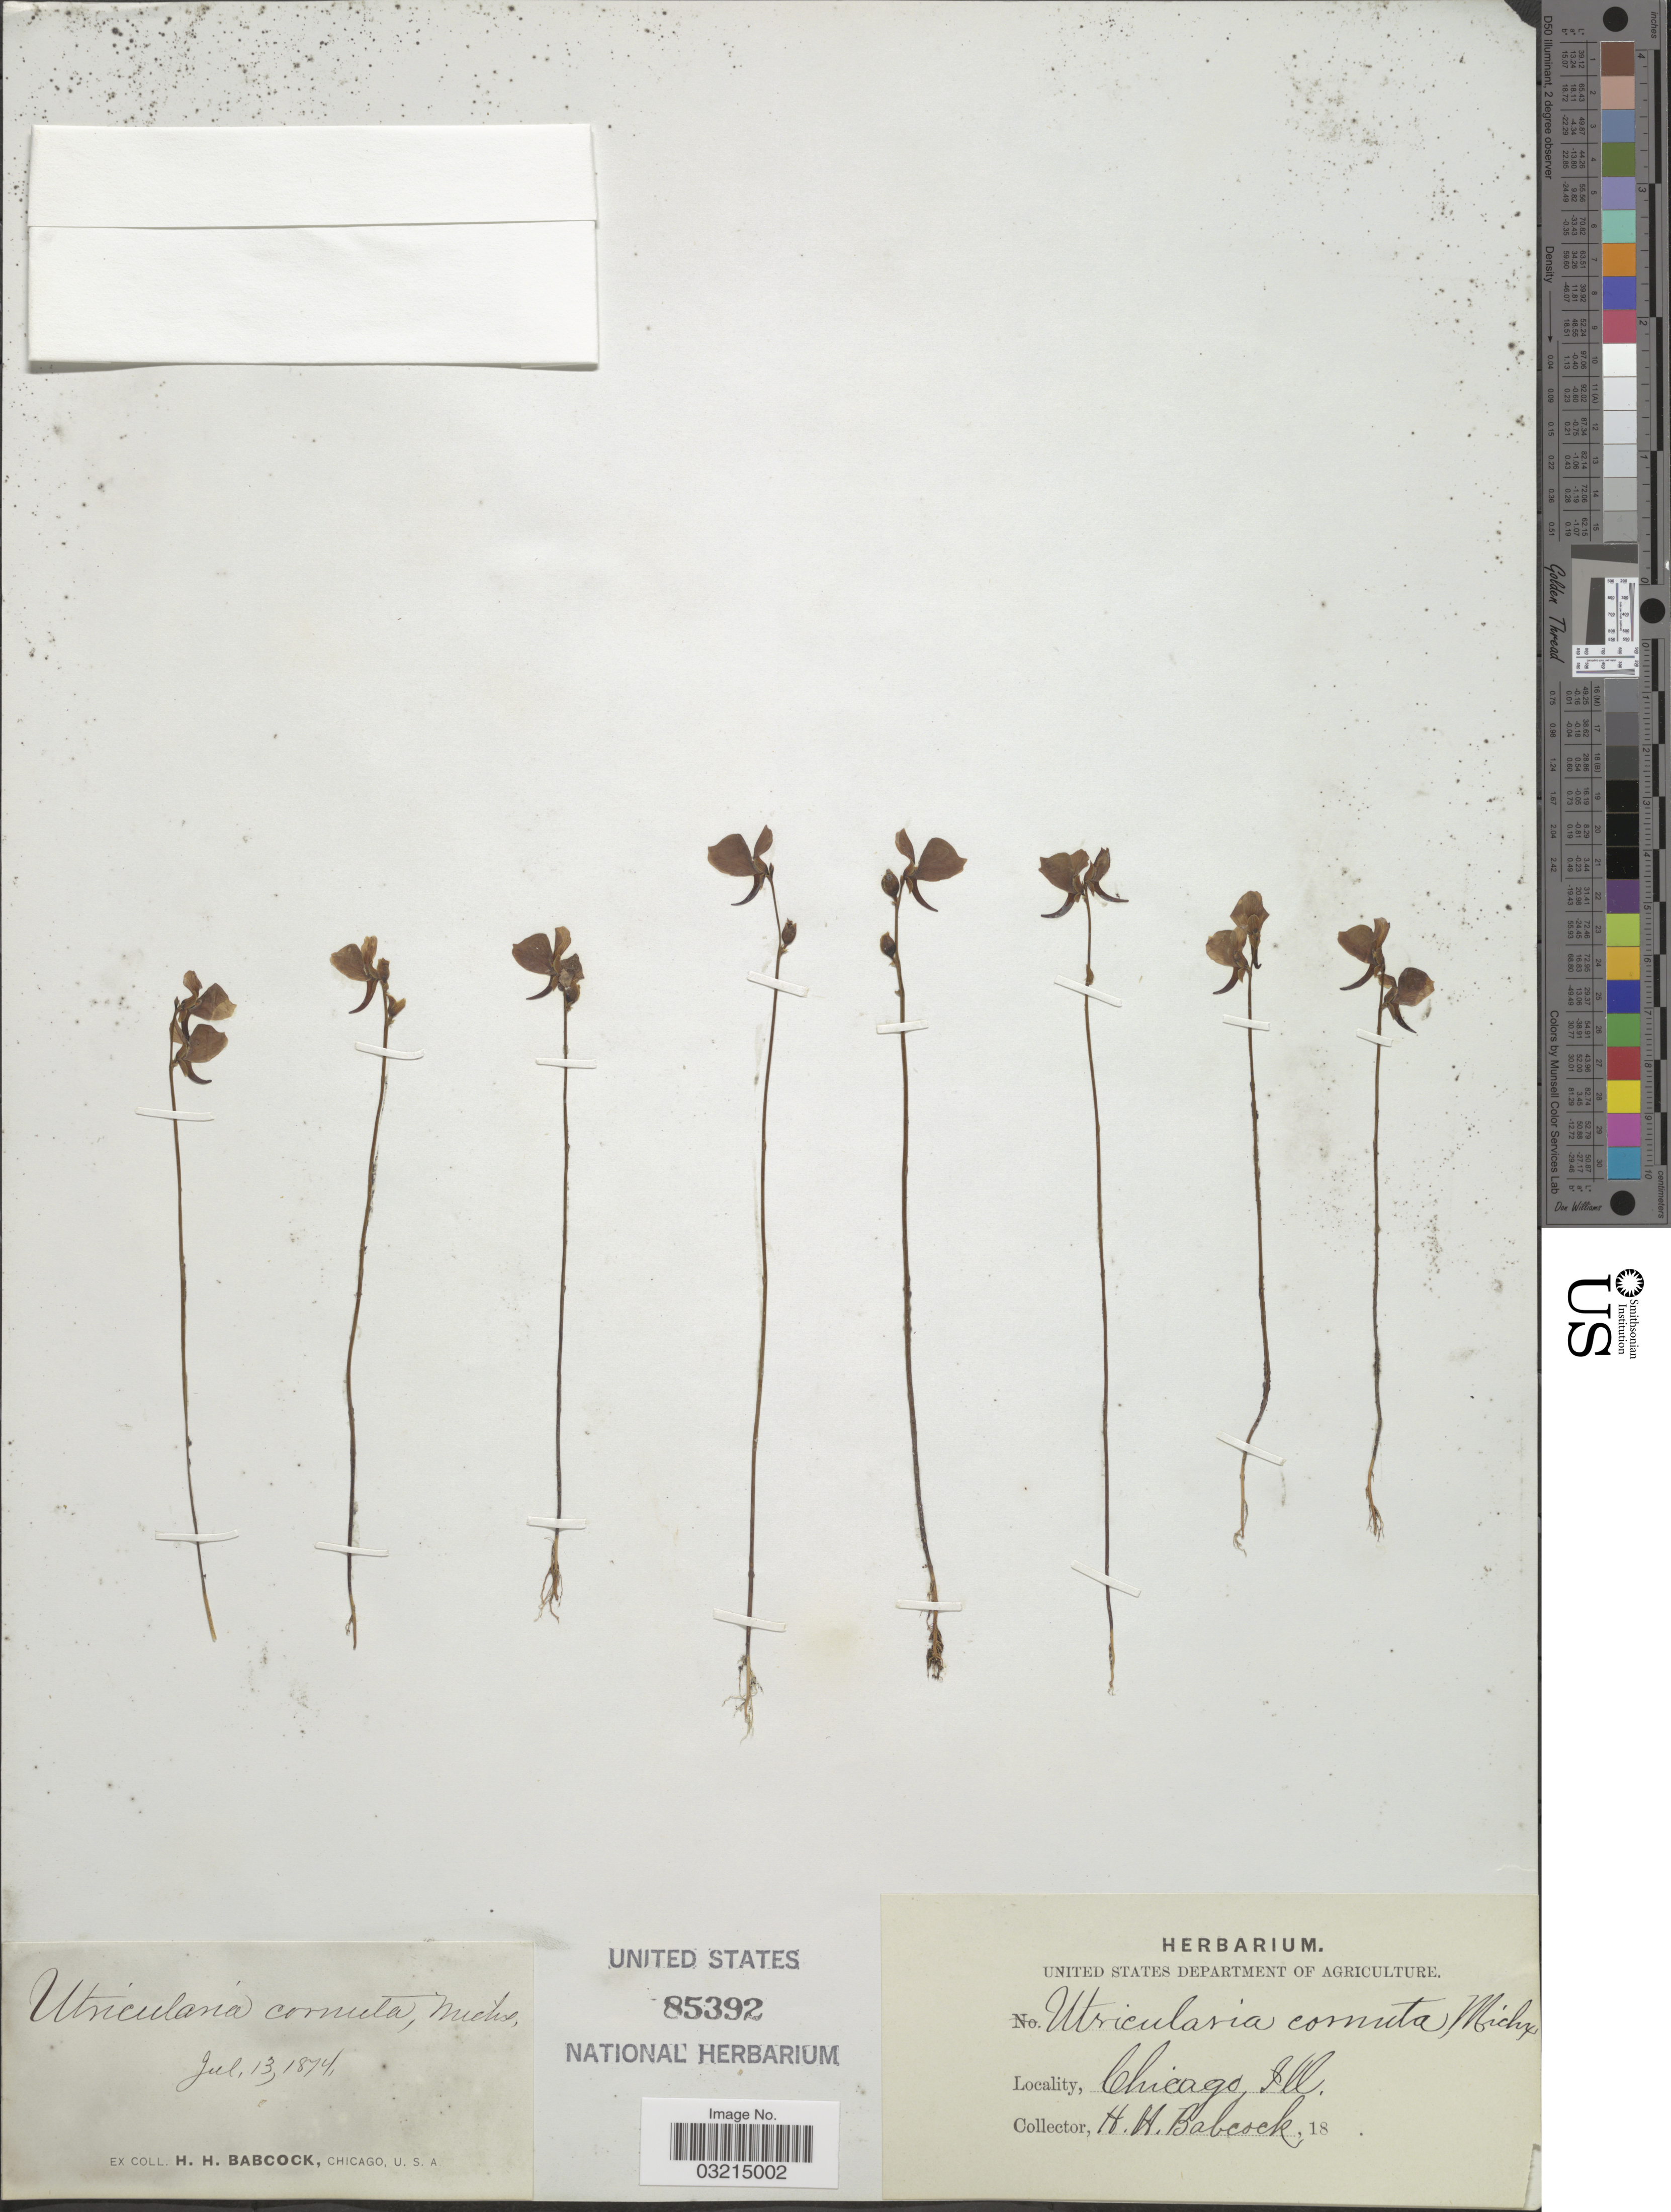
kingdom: Plantae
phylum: Tracheophyta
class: Magnoliopsida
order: Lamiales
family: Lentibulariaceae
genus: Utricularia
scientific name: Utricularia cornuta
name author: Michx.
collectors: H. Babcock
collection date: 1874-07-13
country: United States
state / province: Illinois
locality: Chicago.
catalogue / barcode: US 85392